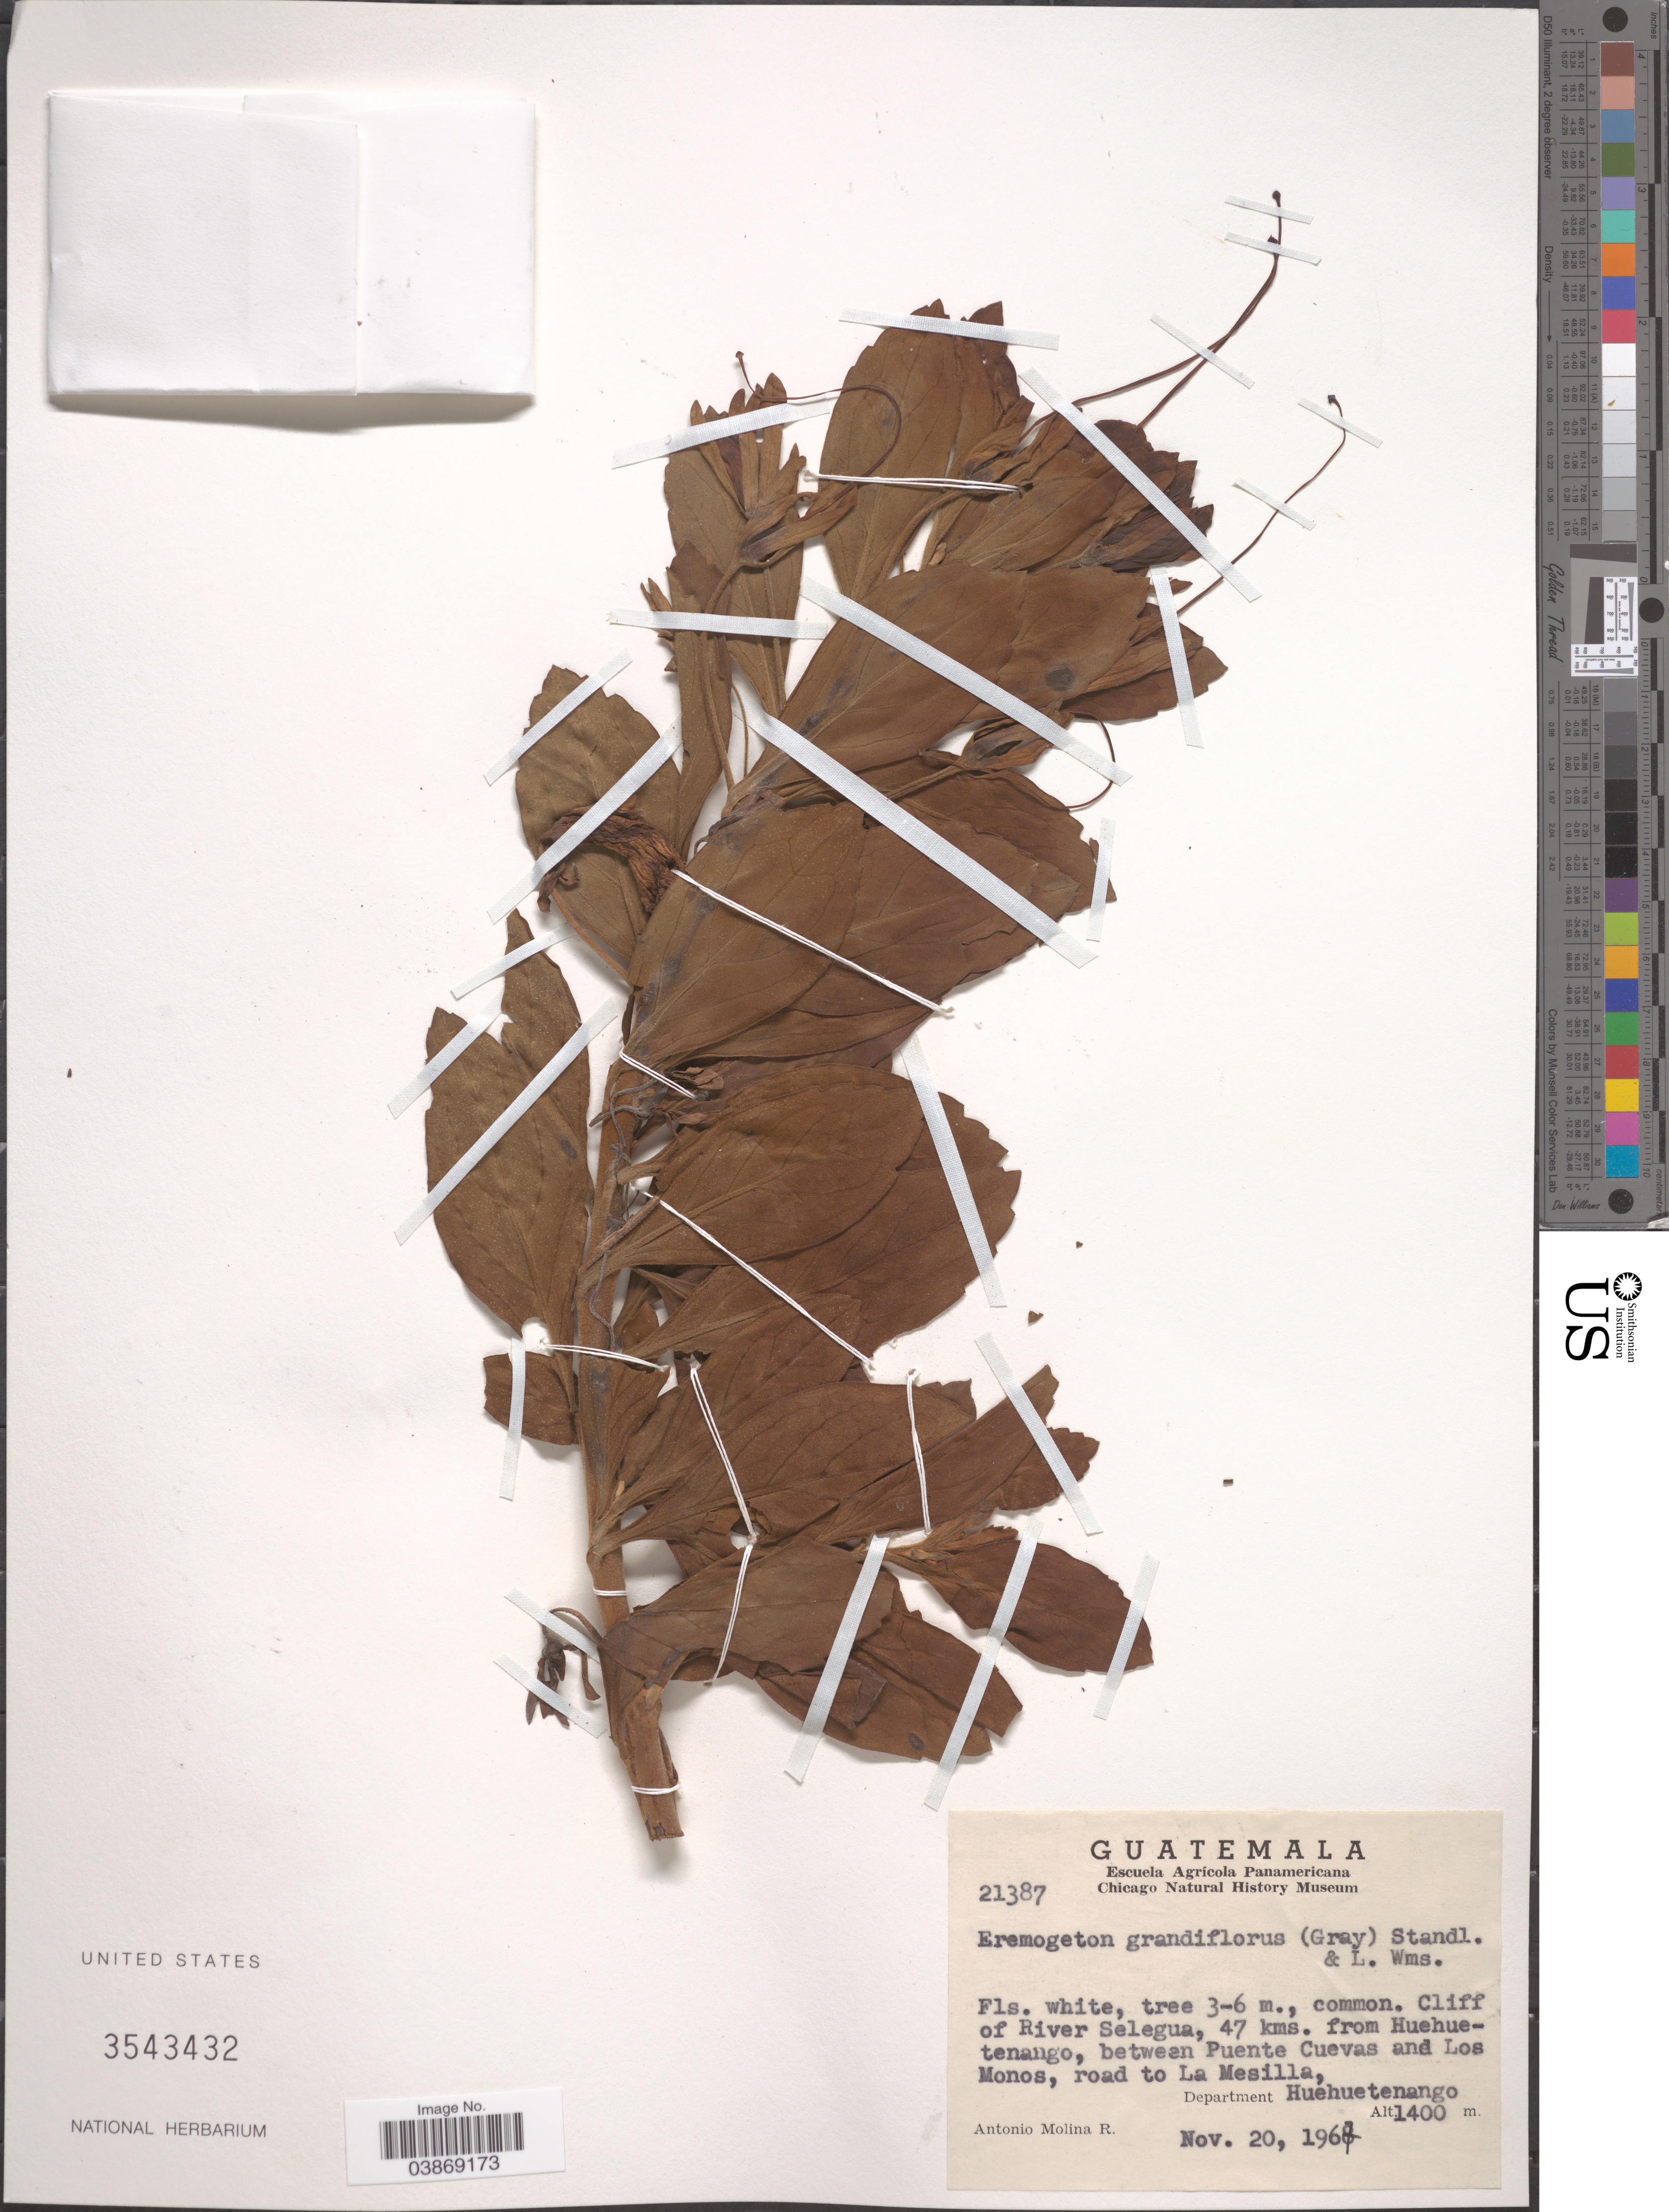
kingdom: Plantae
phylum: Tracheophyta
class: Magnoliopsida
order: Lamiales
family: Scrophulariaceae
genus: Ghiesbreghtia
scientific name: Ghiesbreghtia grandiflora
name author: A. Gray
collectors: A. Molina R.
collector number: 21387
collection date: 1967-11-20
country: Guatemala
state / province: Huehuetenango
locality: Cliff of River, Selegua, 47 kms. from Huehuetenango, between Puente Cuevas and Los Monos, road to La Mesilla, Department Huehuetenango.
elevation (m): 1400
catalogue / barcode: US 3543432